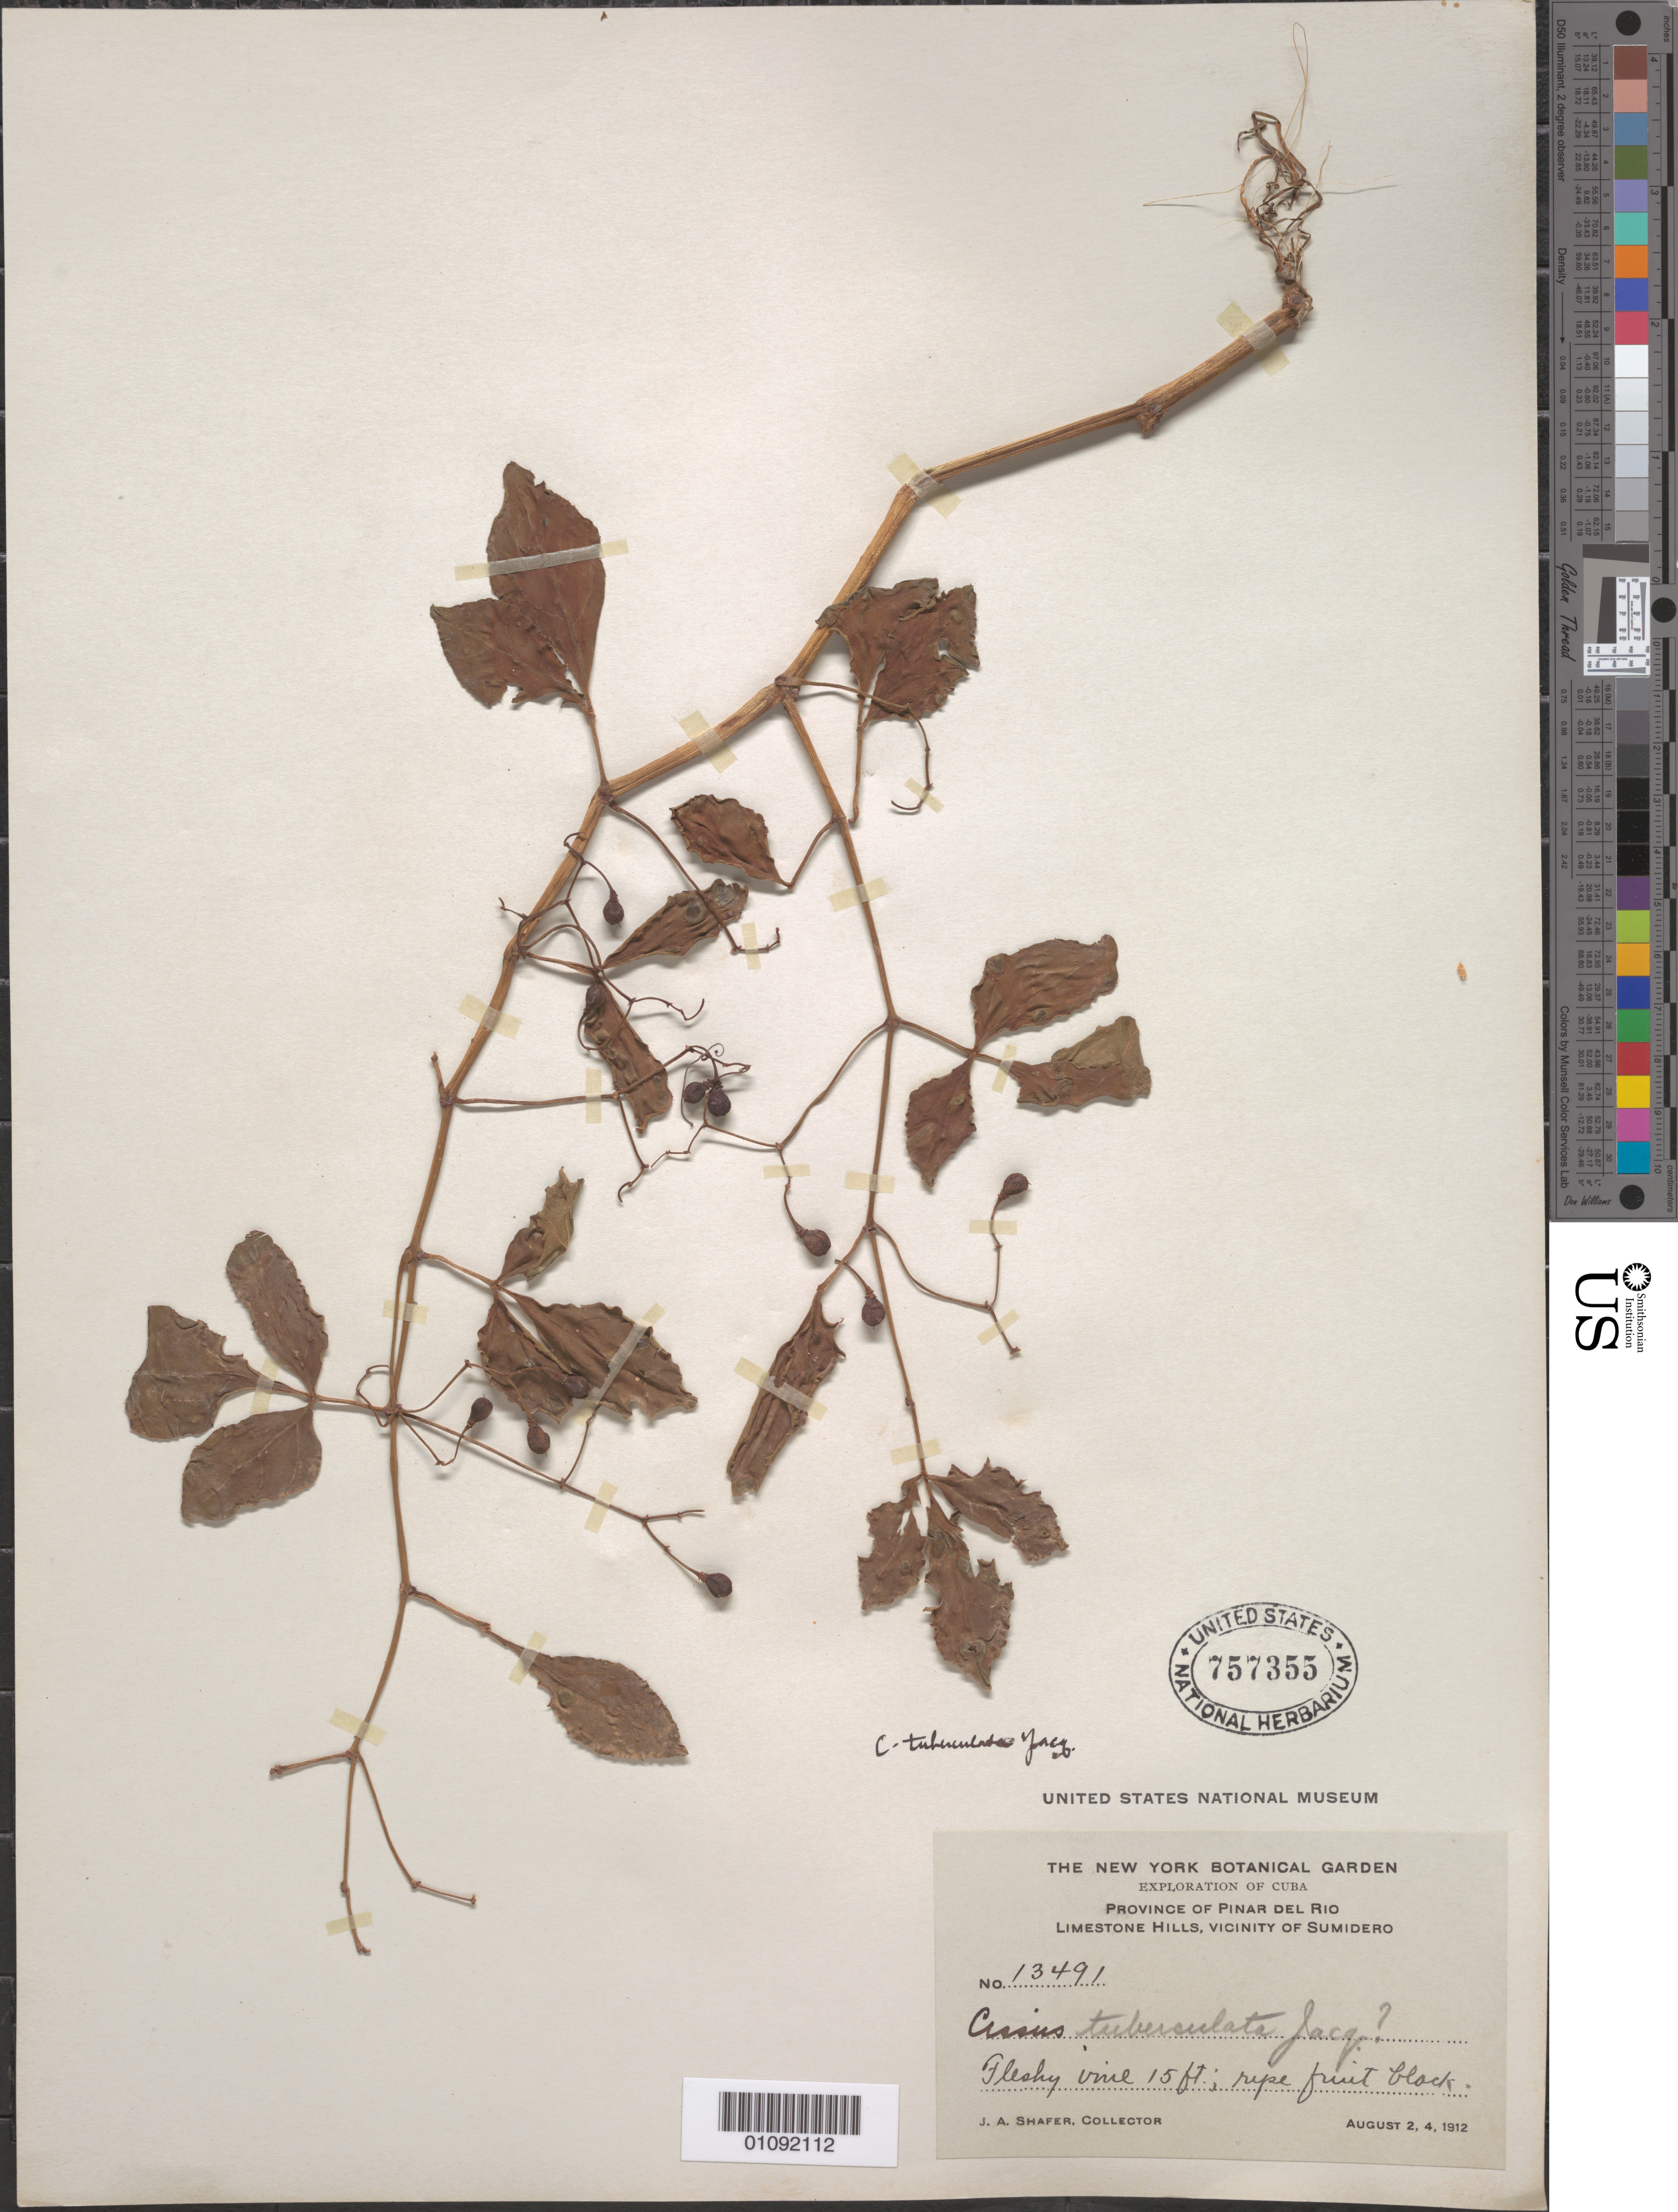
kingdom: Plantae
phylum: Tracheophyta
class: Magnoliopsida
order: Vitales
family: Vitaceae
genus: Cissus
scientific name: Cissus tuberculata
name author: Jacq.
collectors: J. A. Shafer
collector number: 13491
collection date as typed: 02 Aug 1912 and 04 Aug 1912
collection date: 1912-08-02,1912-08-04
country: Cuba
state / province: Pinar del Rio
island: Cuba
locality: Limestone Hills, vicinity of Sumidero, Province of Pinar del Rio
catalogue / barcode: US 757355